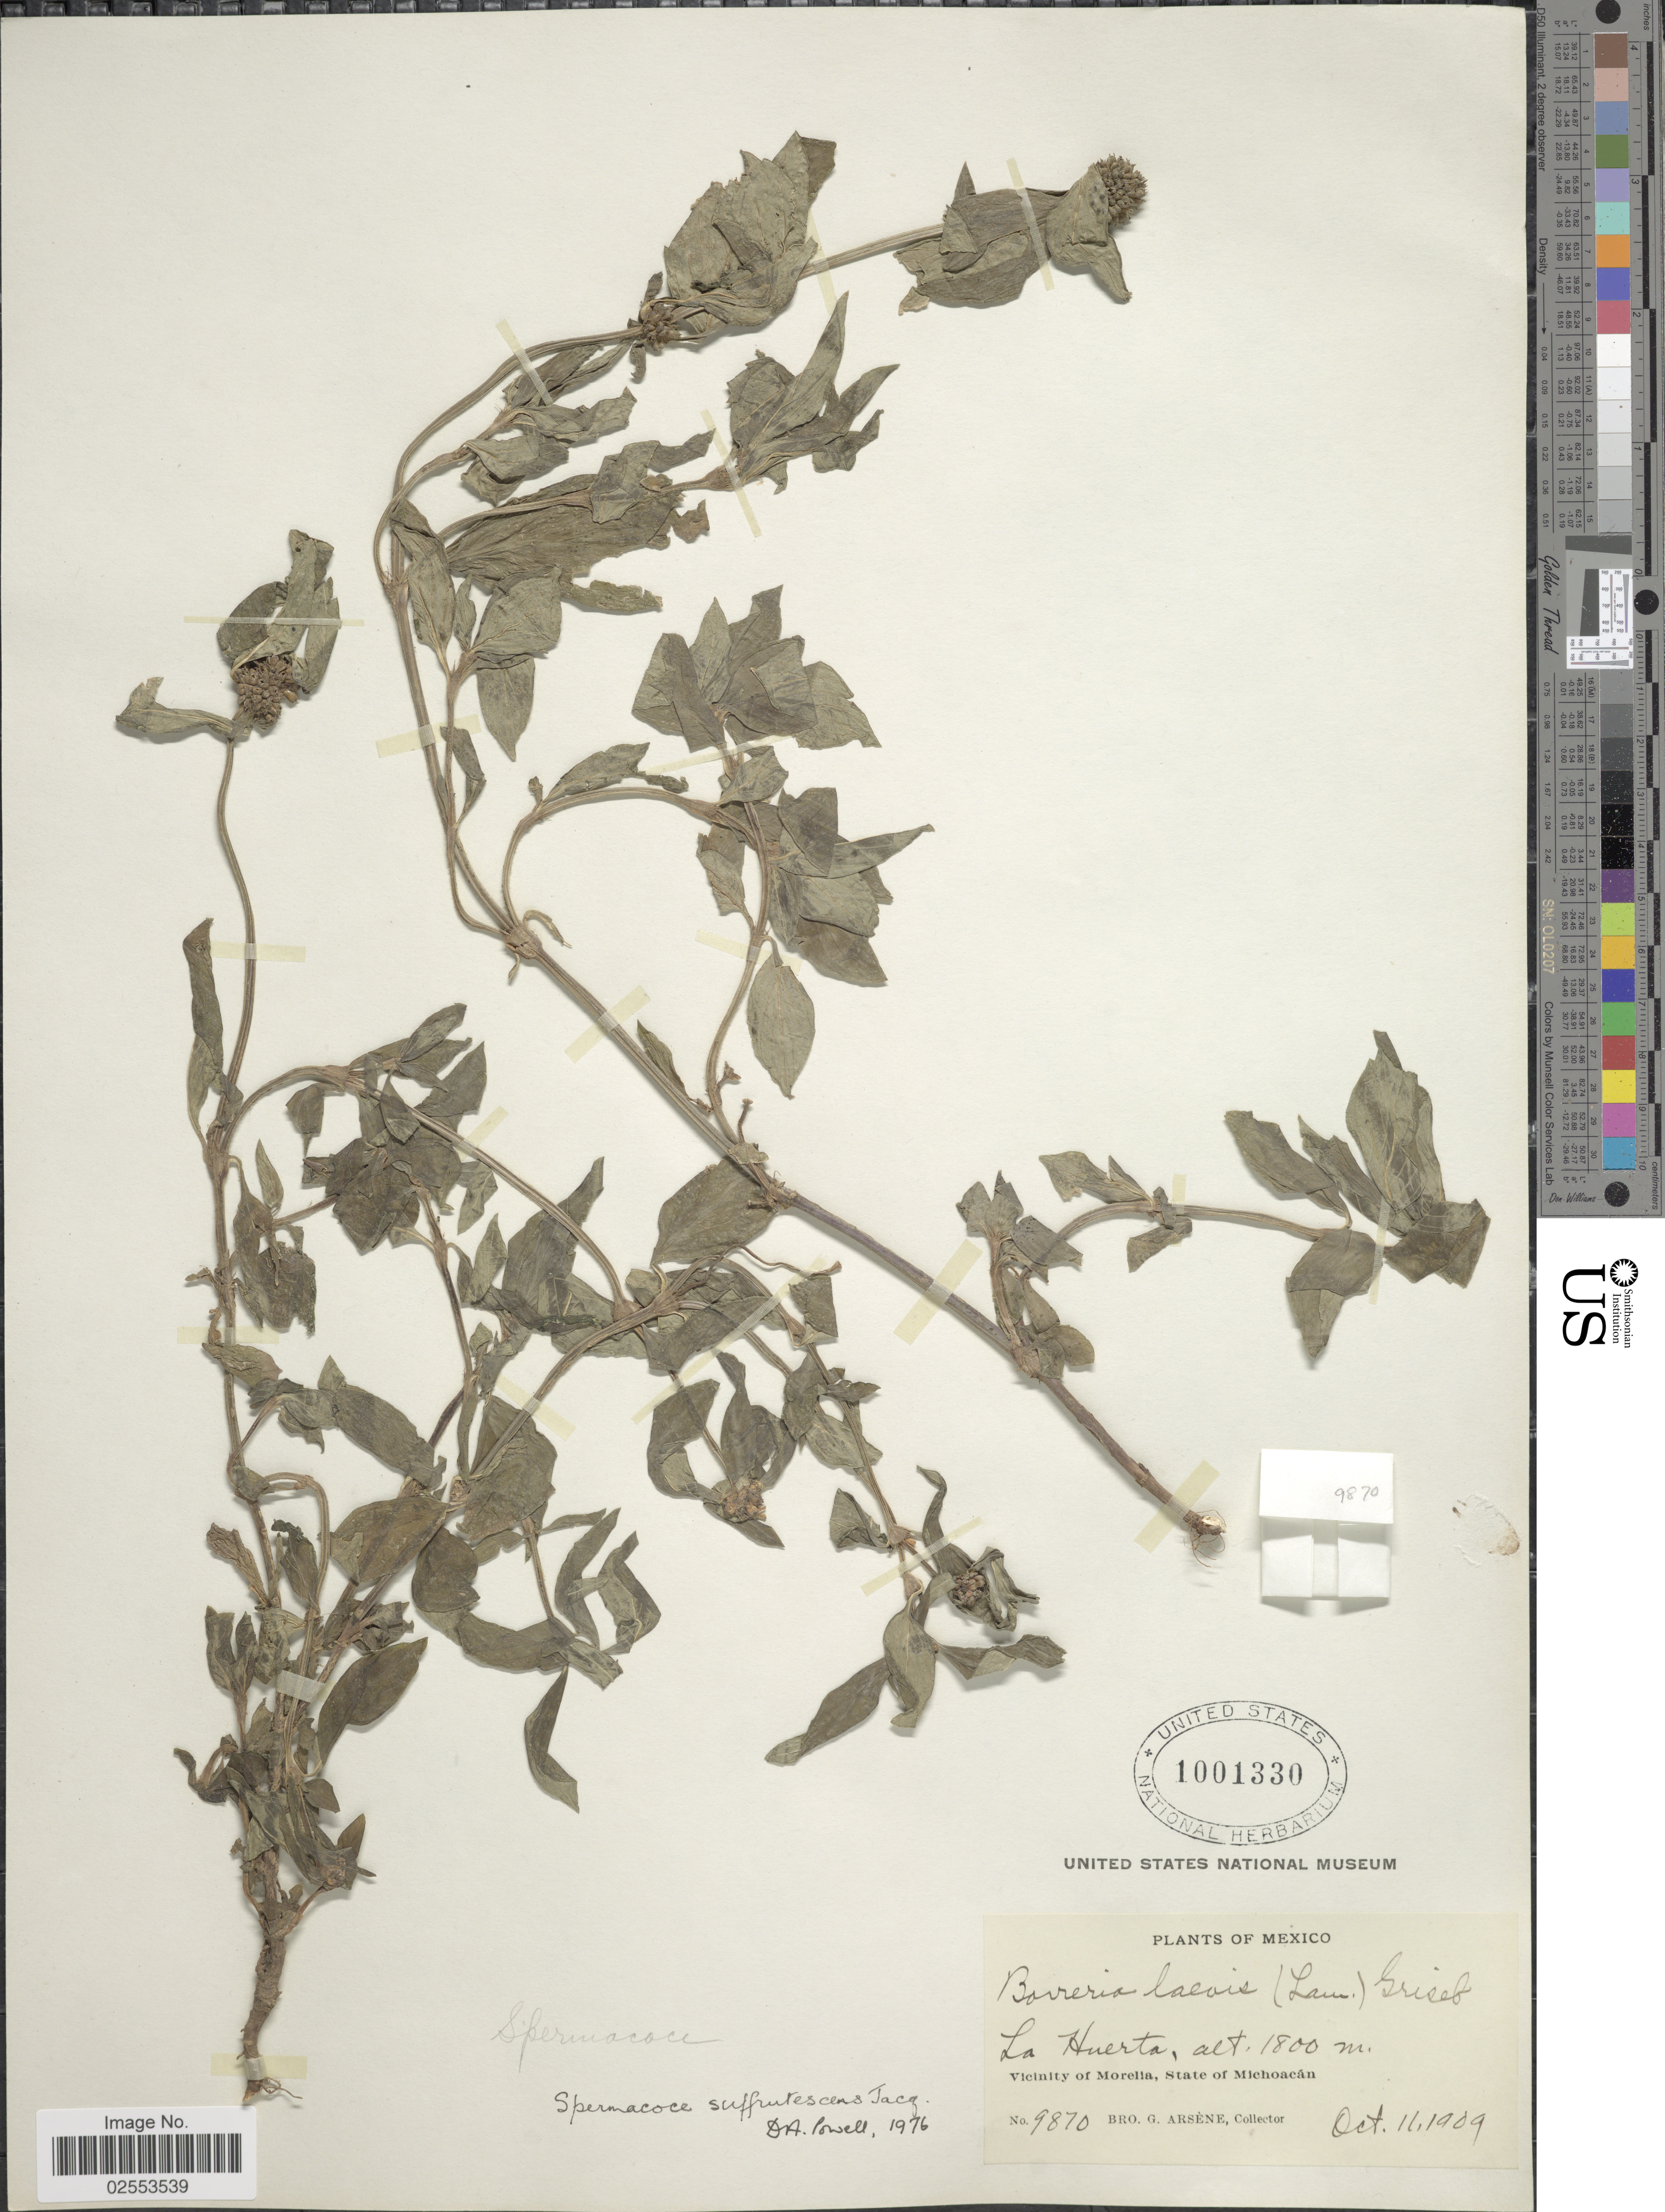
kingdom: Plantae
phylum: Tracheophyta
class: Magnoliopsida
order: Gentianales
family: Rubiaceae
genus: Spermacoce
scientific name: Spermacoce assurgens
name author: Ruiz & Pav.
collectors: Bro. G. Arsène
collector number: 9870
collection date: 1909-10-11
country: Mexico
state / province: Michoacán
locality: Vicinity of Morelia. La Huerta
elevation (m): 1800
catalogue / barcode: US 1001330